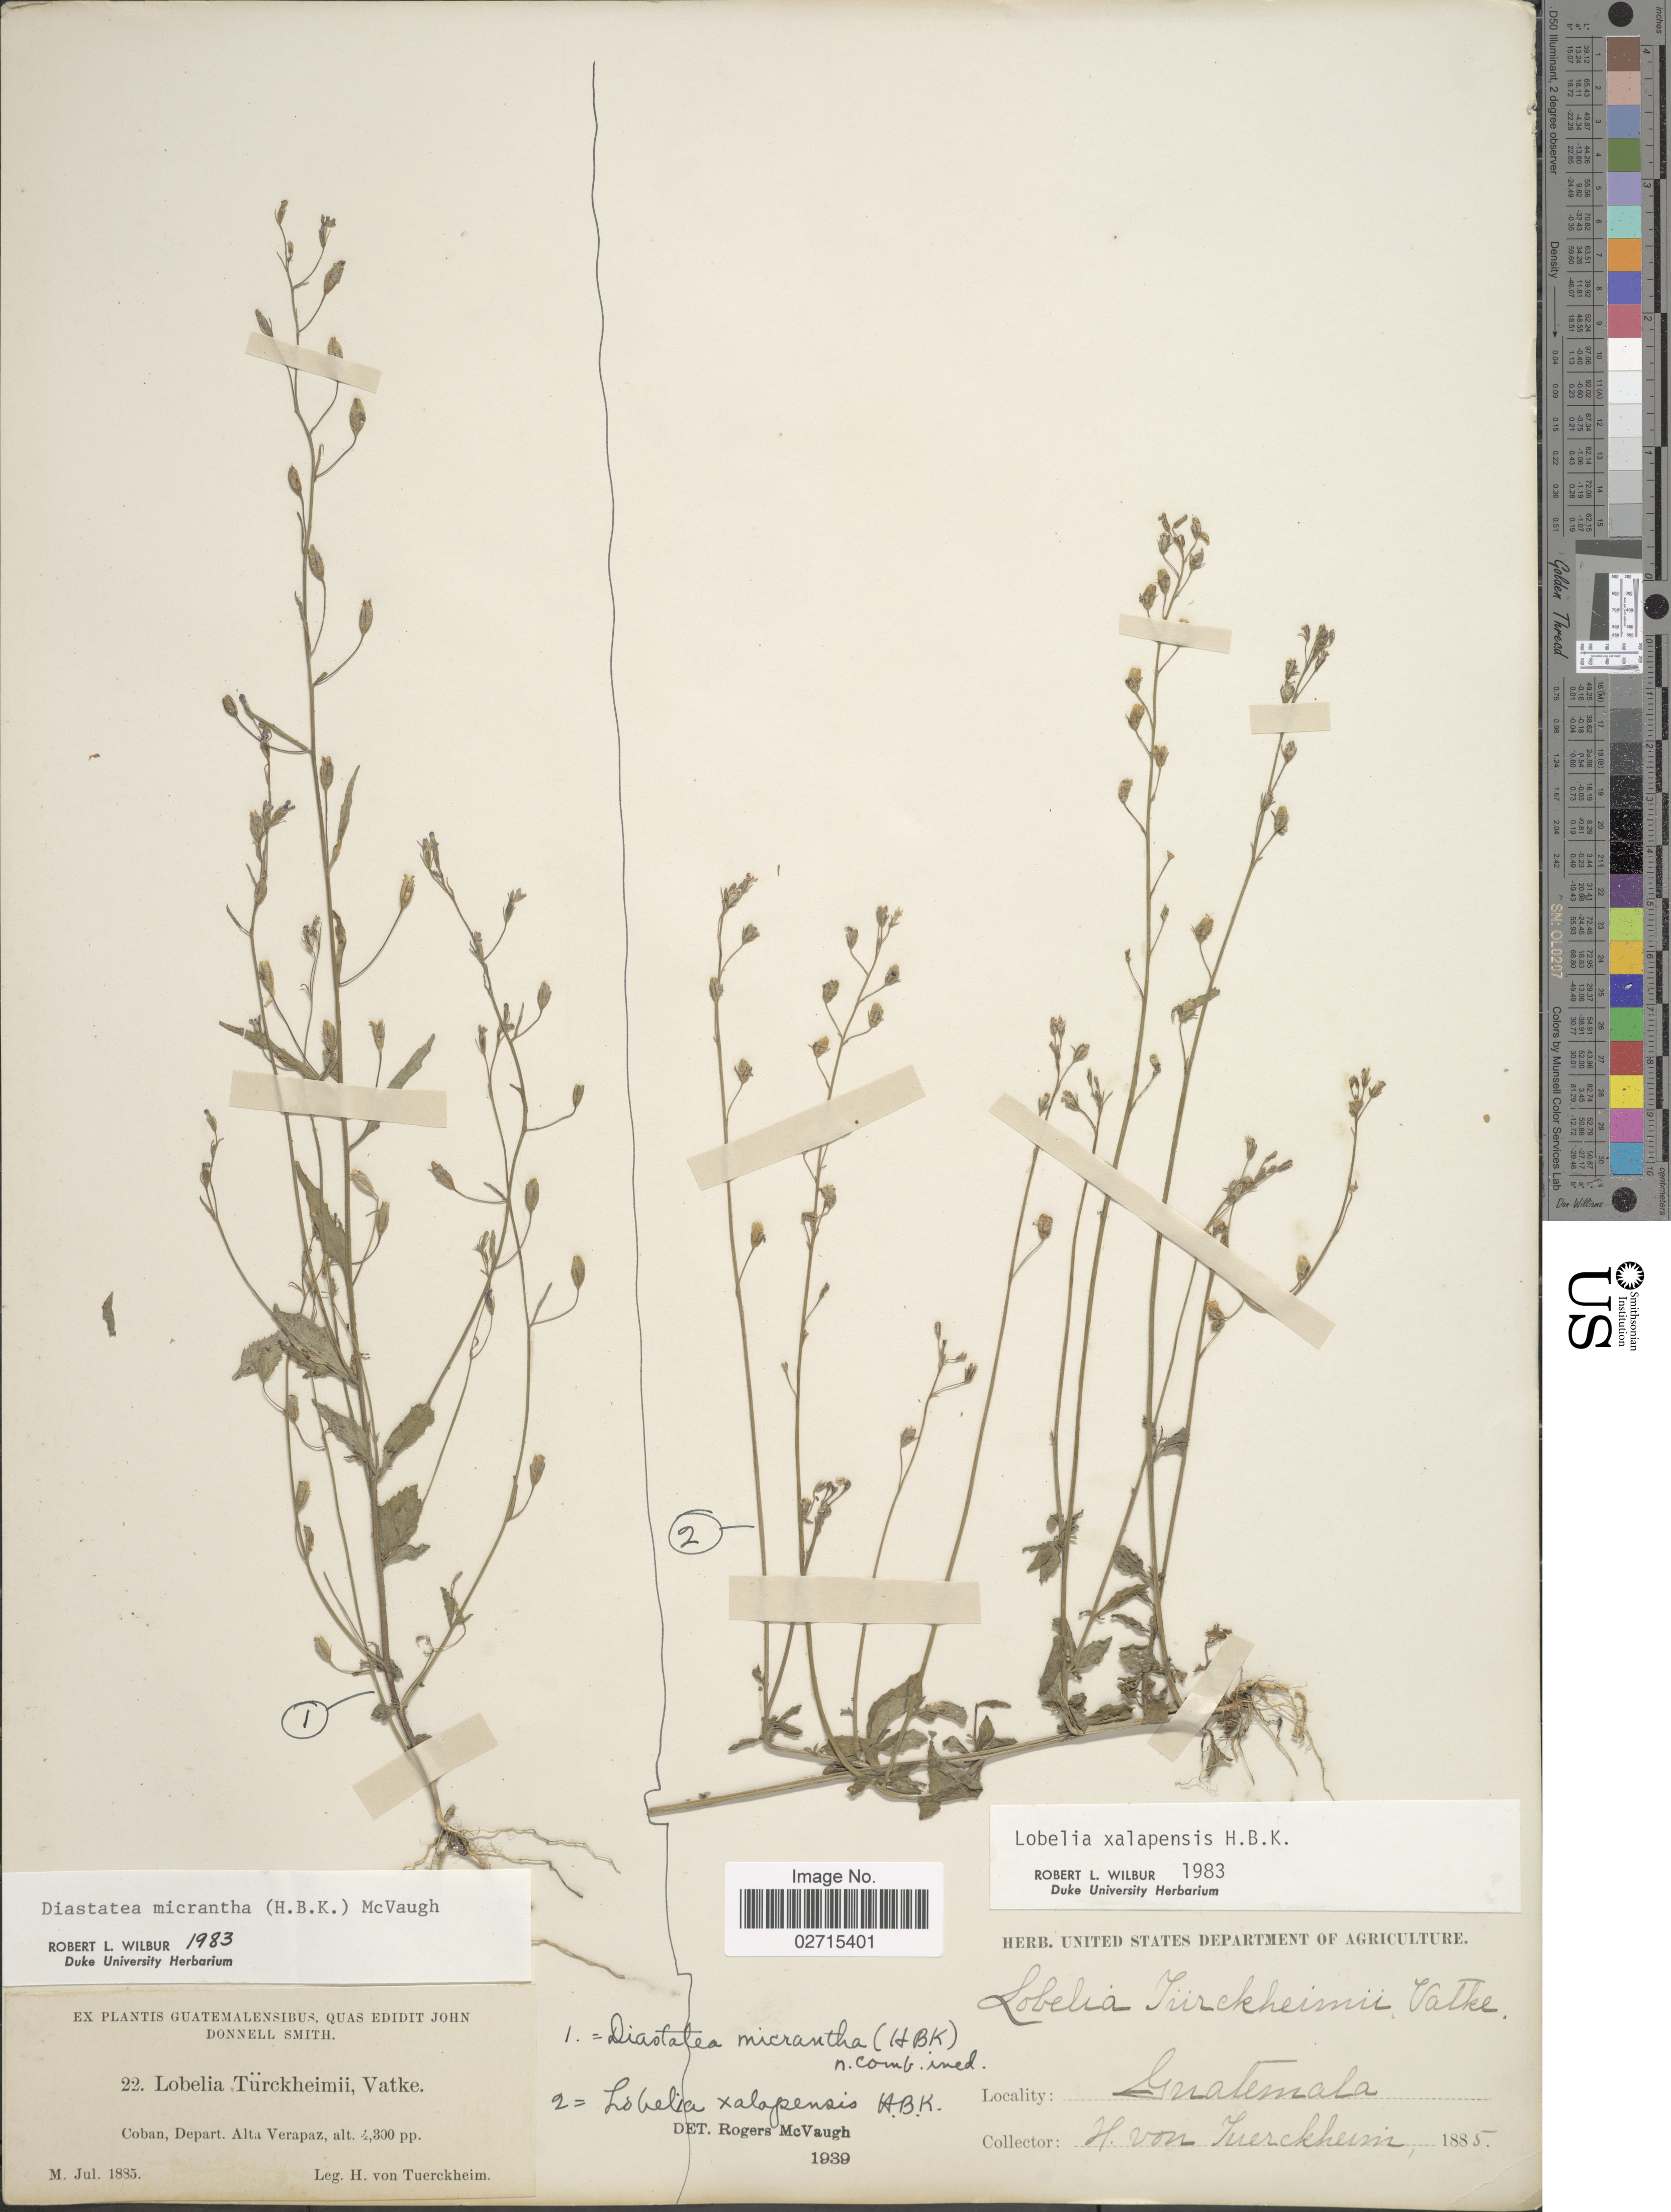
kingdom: Plantae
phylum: Tracheophyta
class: Magnoliopsida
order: Asterales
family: Campanulaceae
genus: Lobelia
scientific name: Lobelia xalapensis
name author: Kunth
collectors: H. von Türckheim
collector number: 22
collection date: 1885-07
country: Guatemala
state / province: Alta Verapaz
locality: Coban, Depart. Alta Verapaz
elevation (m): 1311